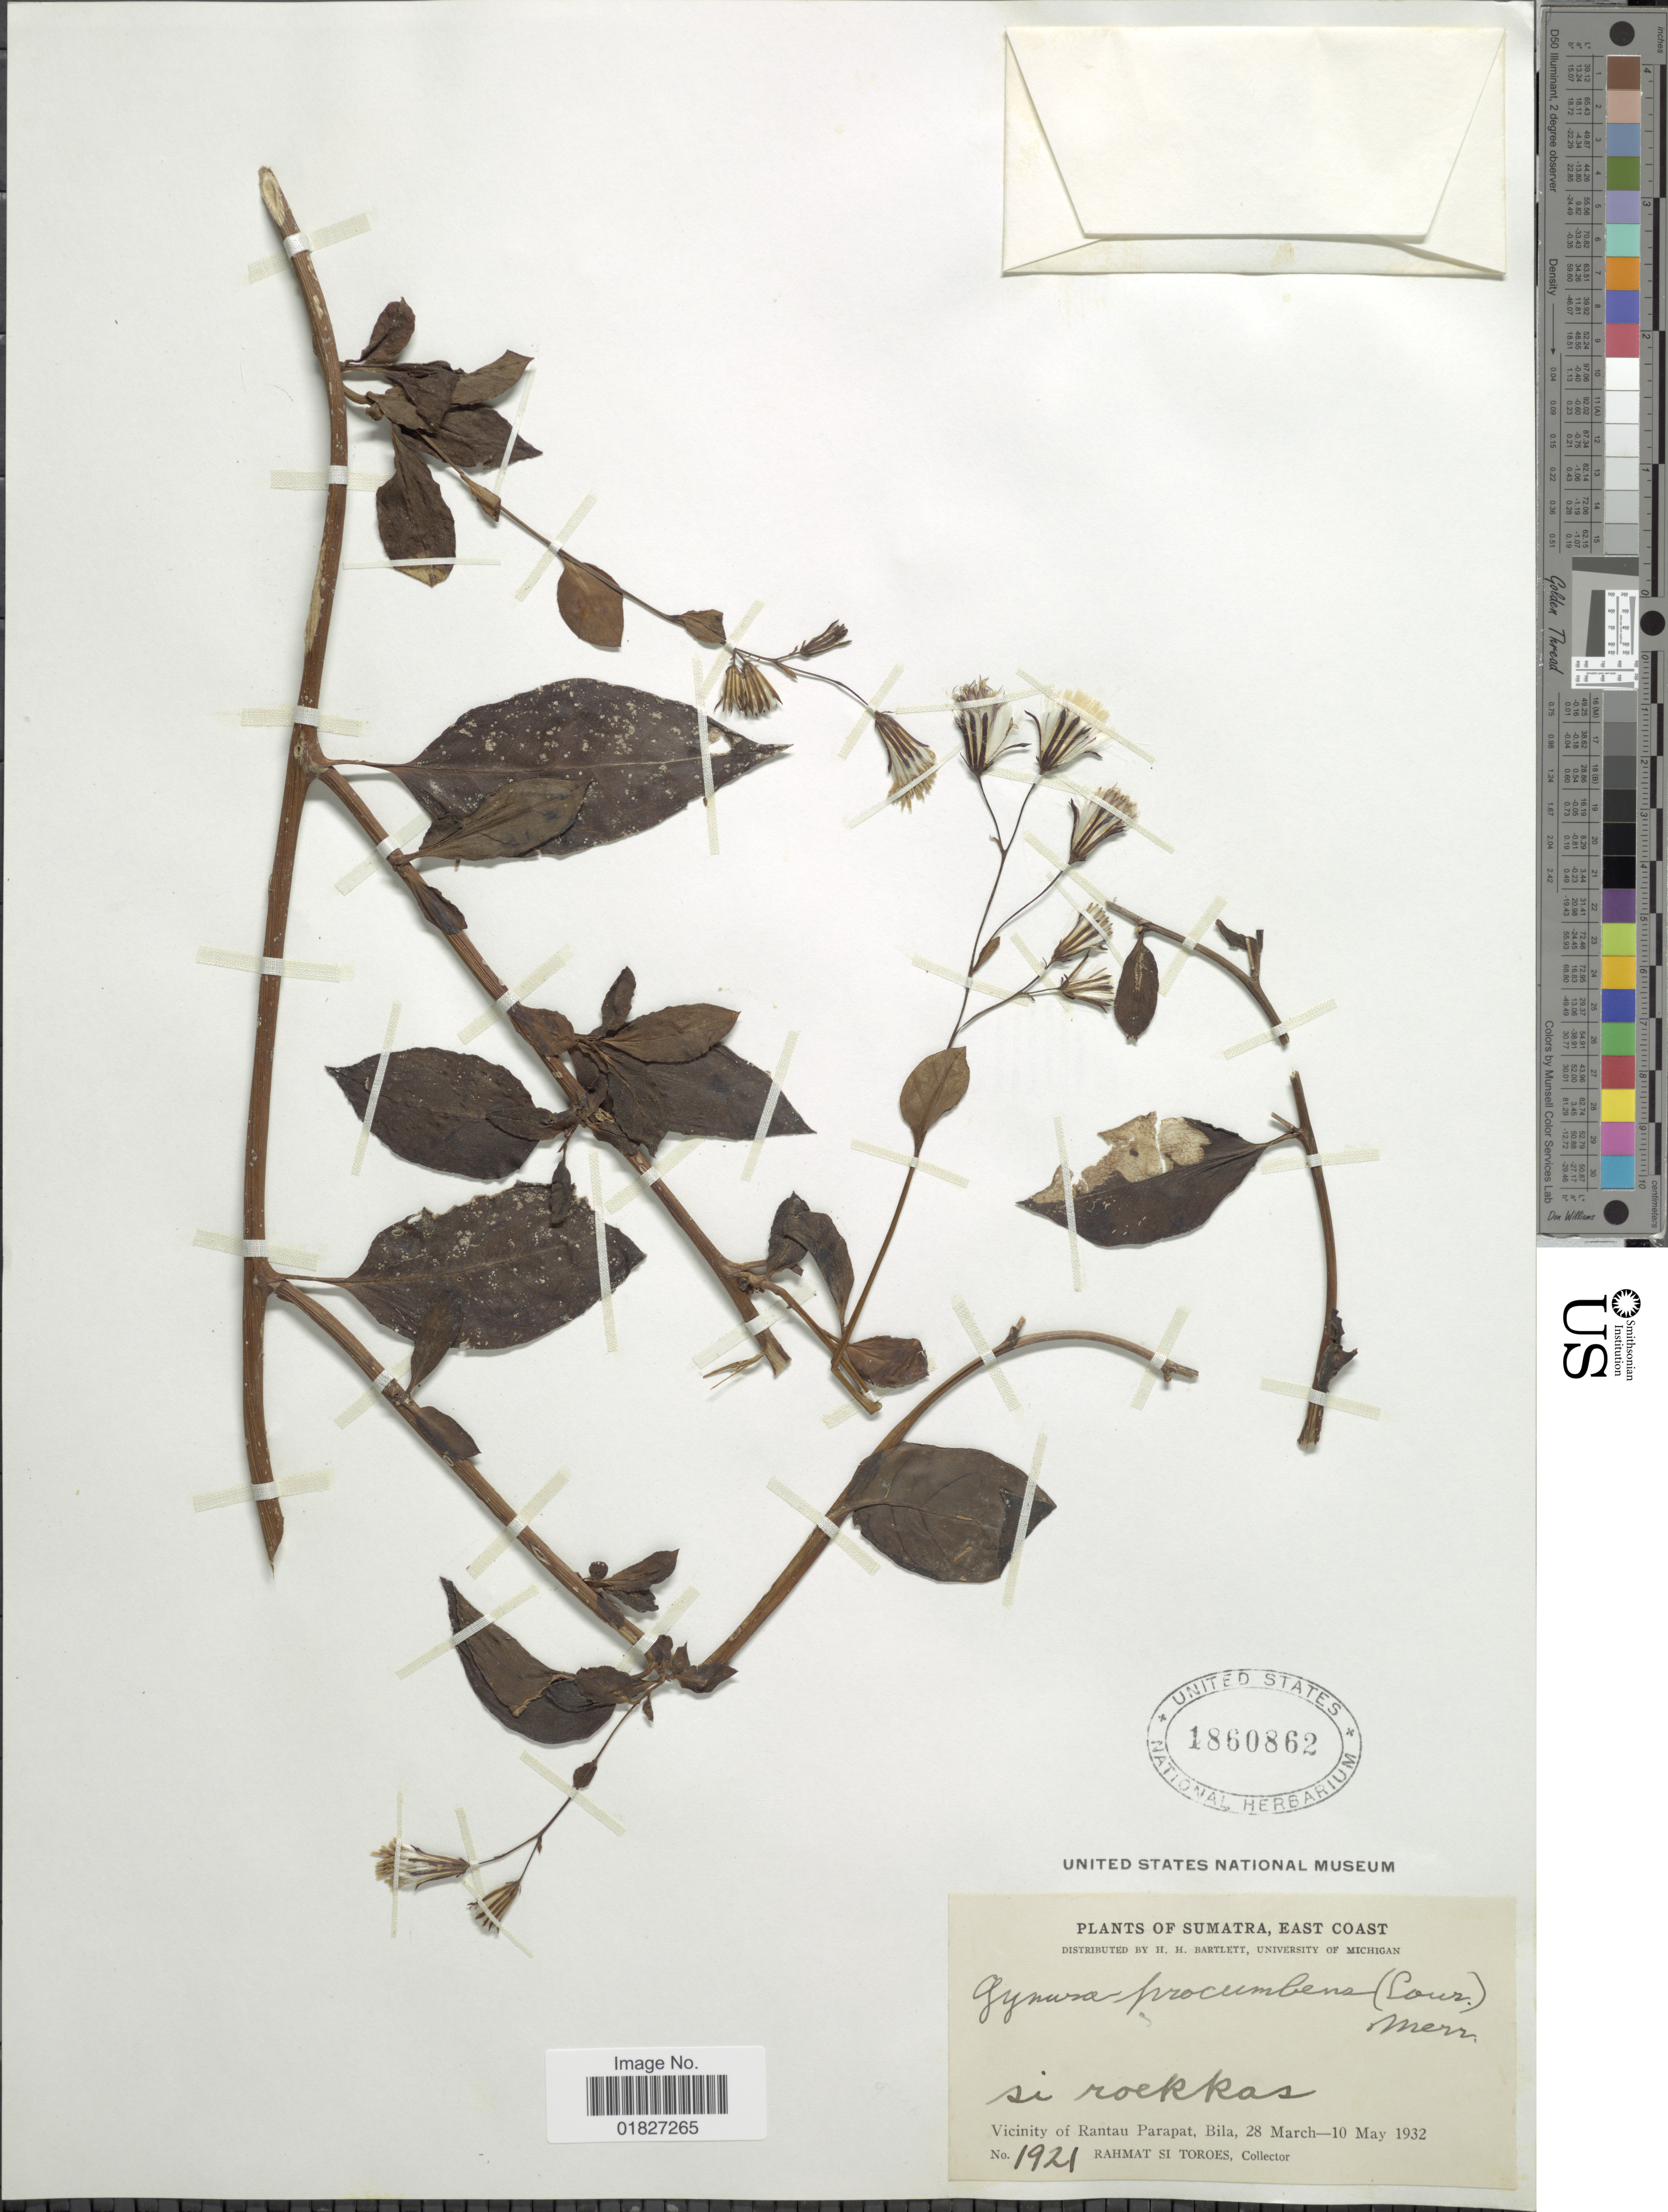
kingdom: Plantae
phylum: Tracheophyta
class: Magnoliopsida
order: Asterales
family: Asteraceae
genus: Gynura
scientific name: Gynura procumbens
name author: (Lour.) Merr.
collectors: Rahmat Si Boeea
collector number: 1921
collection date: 1932-03-28/1932-05-10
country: Indonesia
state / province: Sumatra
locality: East Coast, Vicinity of Rantau Parapat, Bila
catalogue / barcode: US 1860862